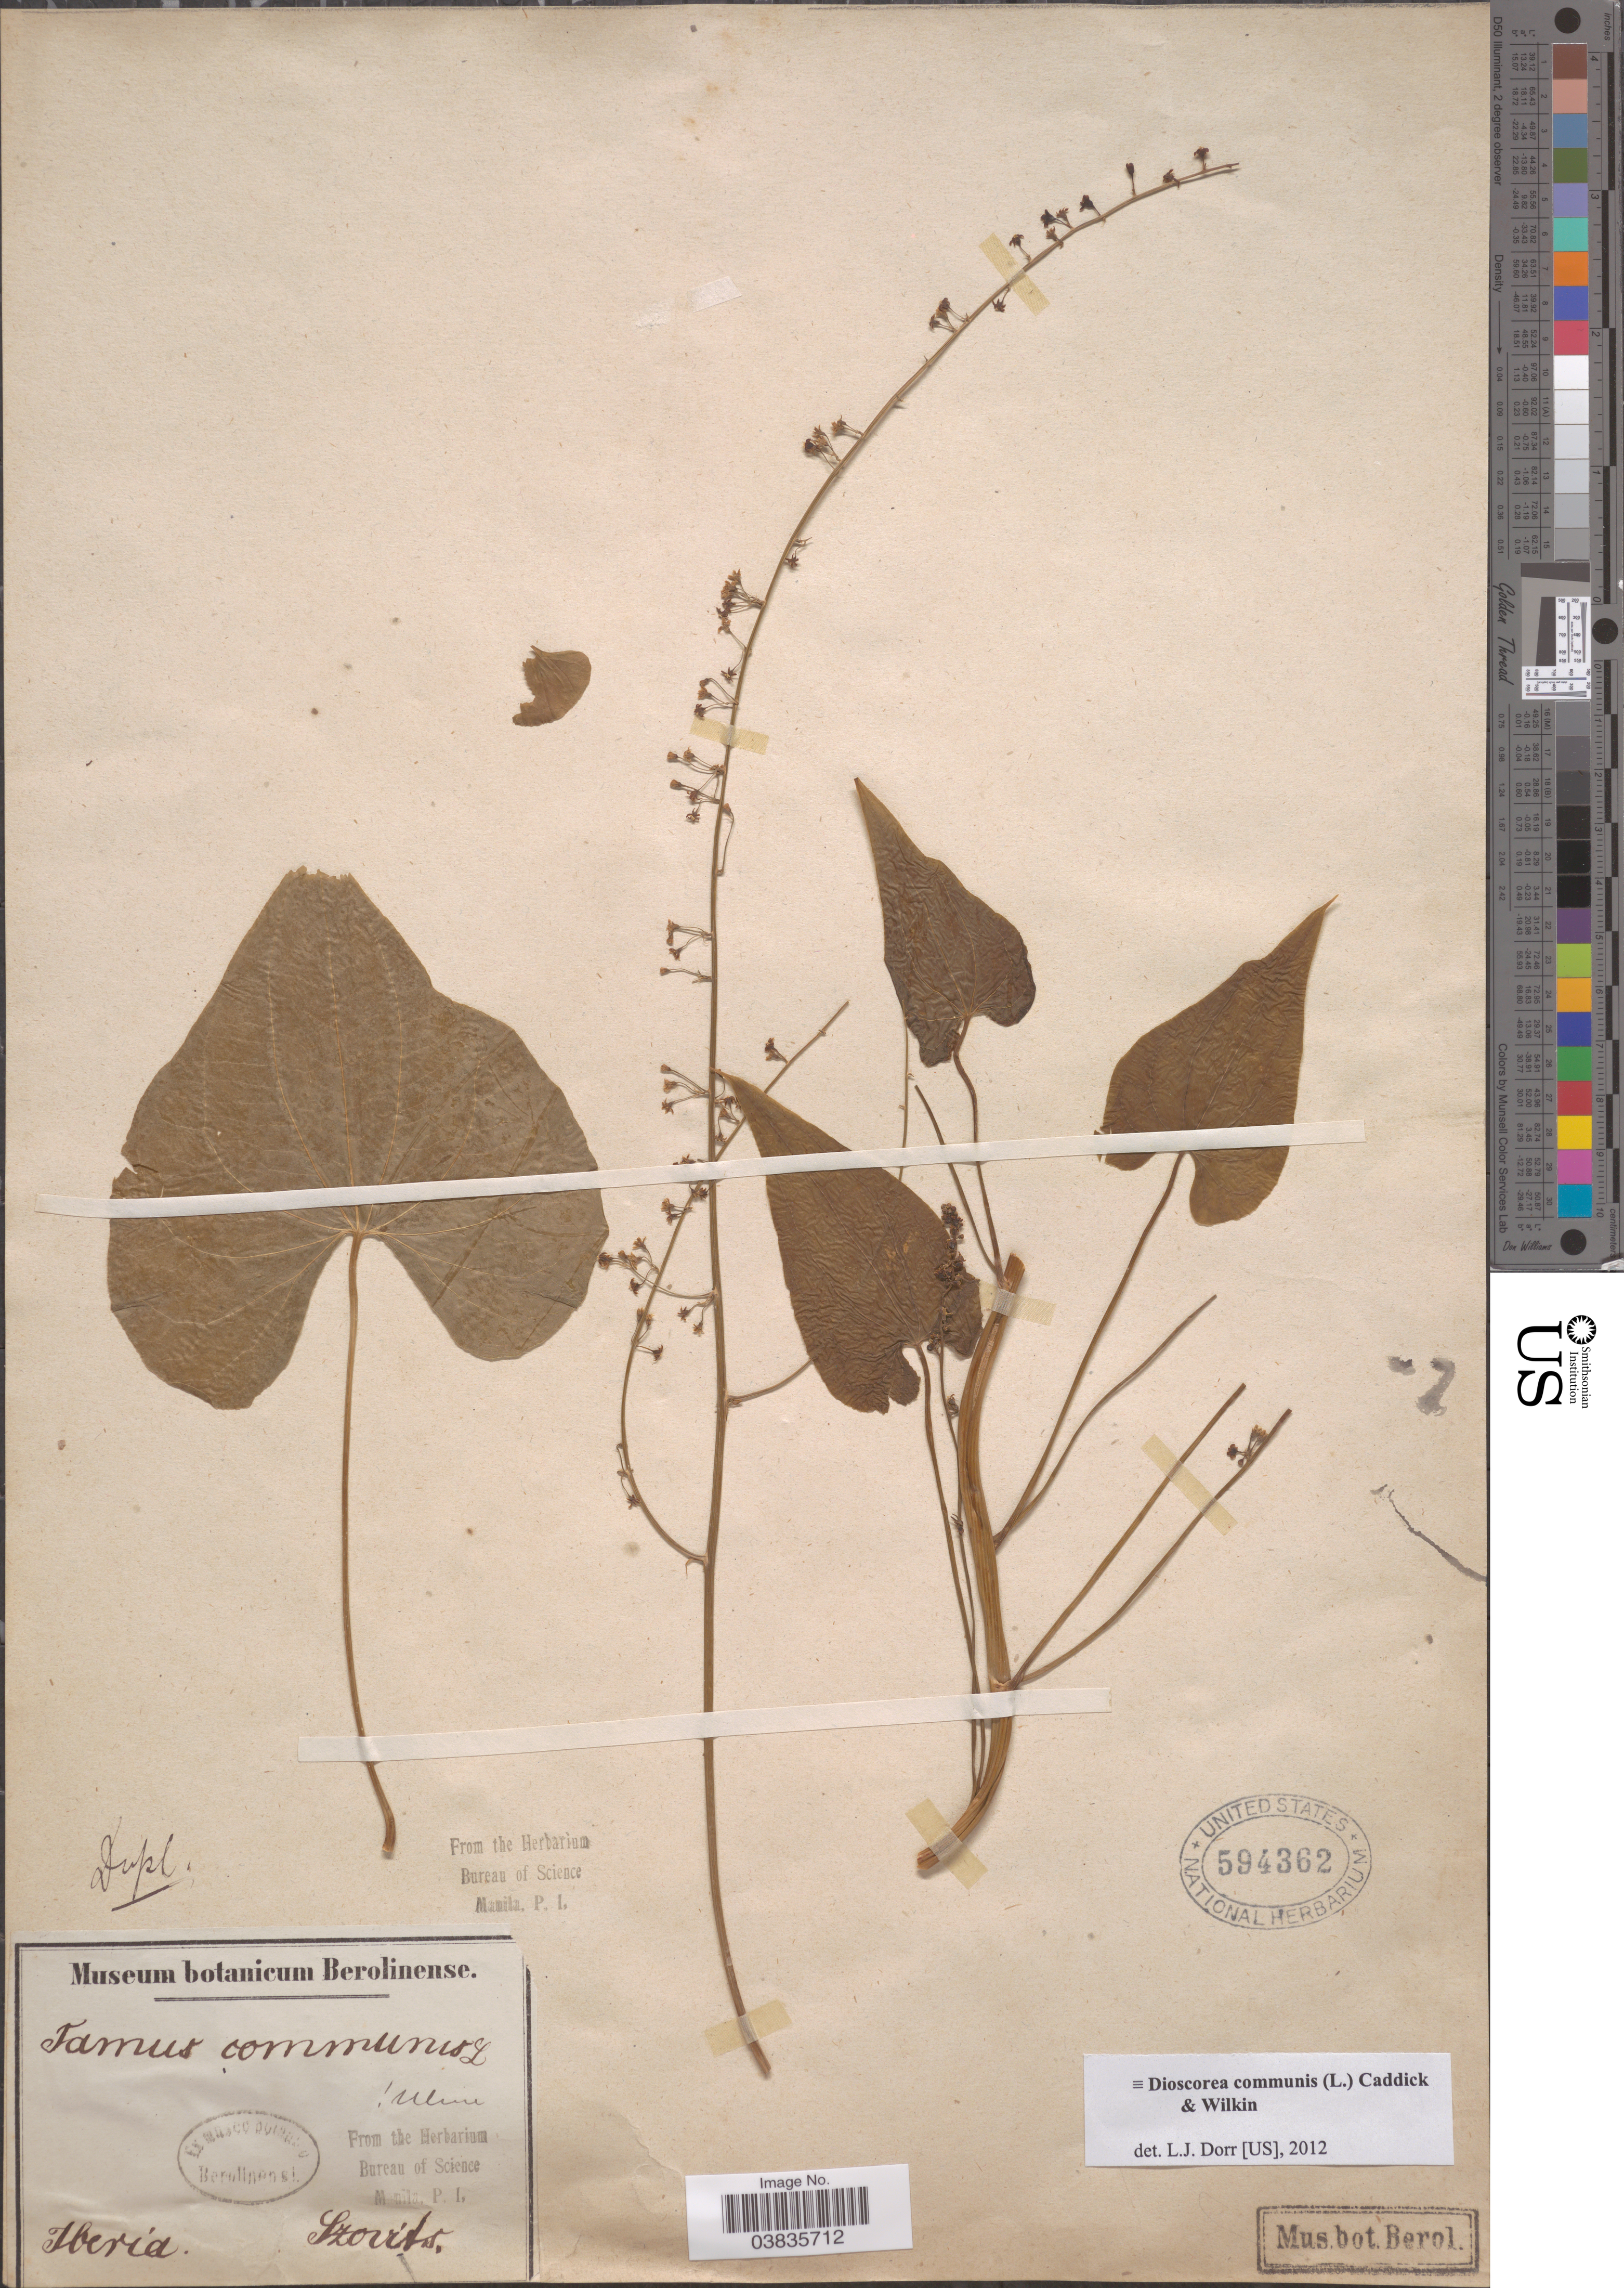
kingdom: Plantae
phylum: Tracheophyta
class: Liliopsida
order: Dioscoreales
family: Dioscoreaceae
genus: Dioscorea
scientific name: Dioscorea communis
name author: (L.) Caddick & Wilkin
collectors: Szovits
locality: Iberia.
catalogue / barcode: US 594362